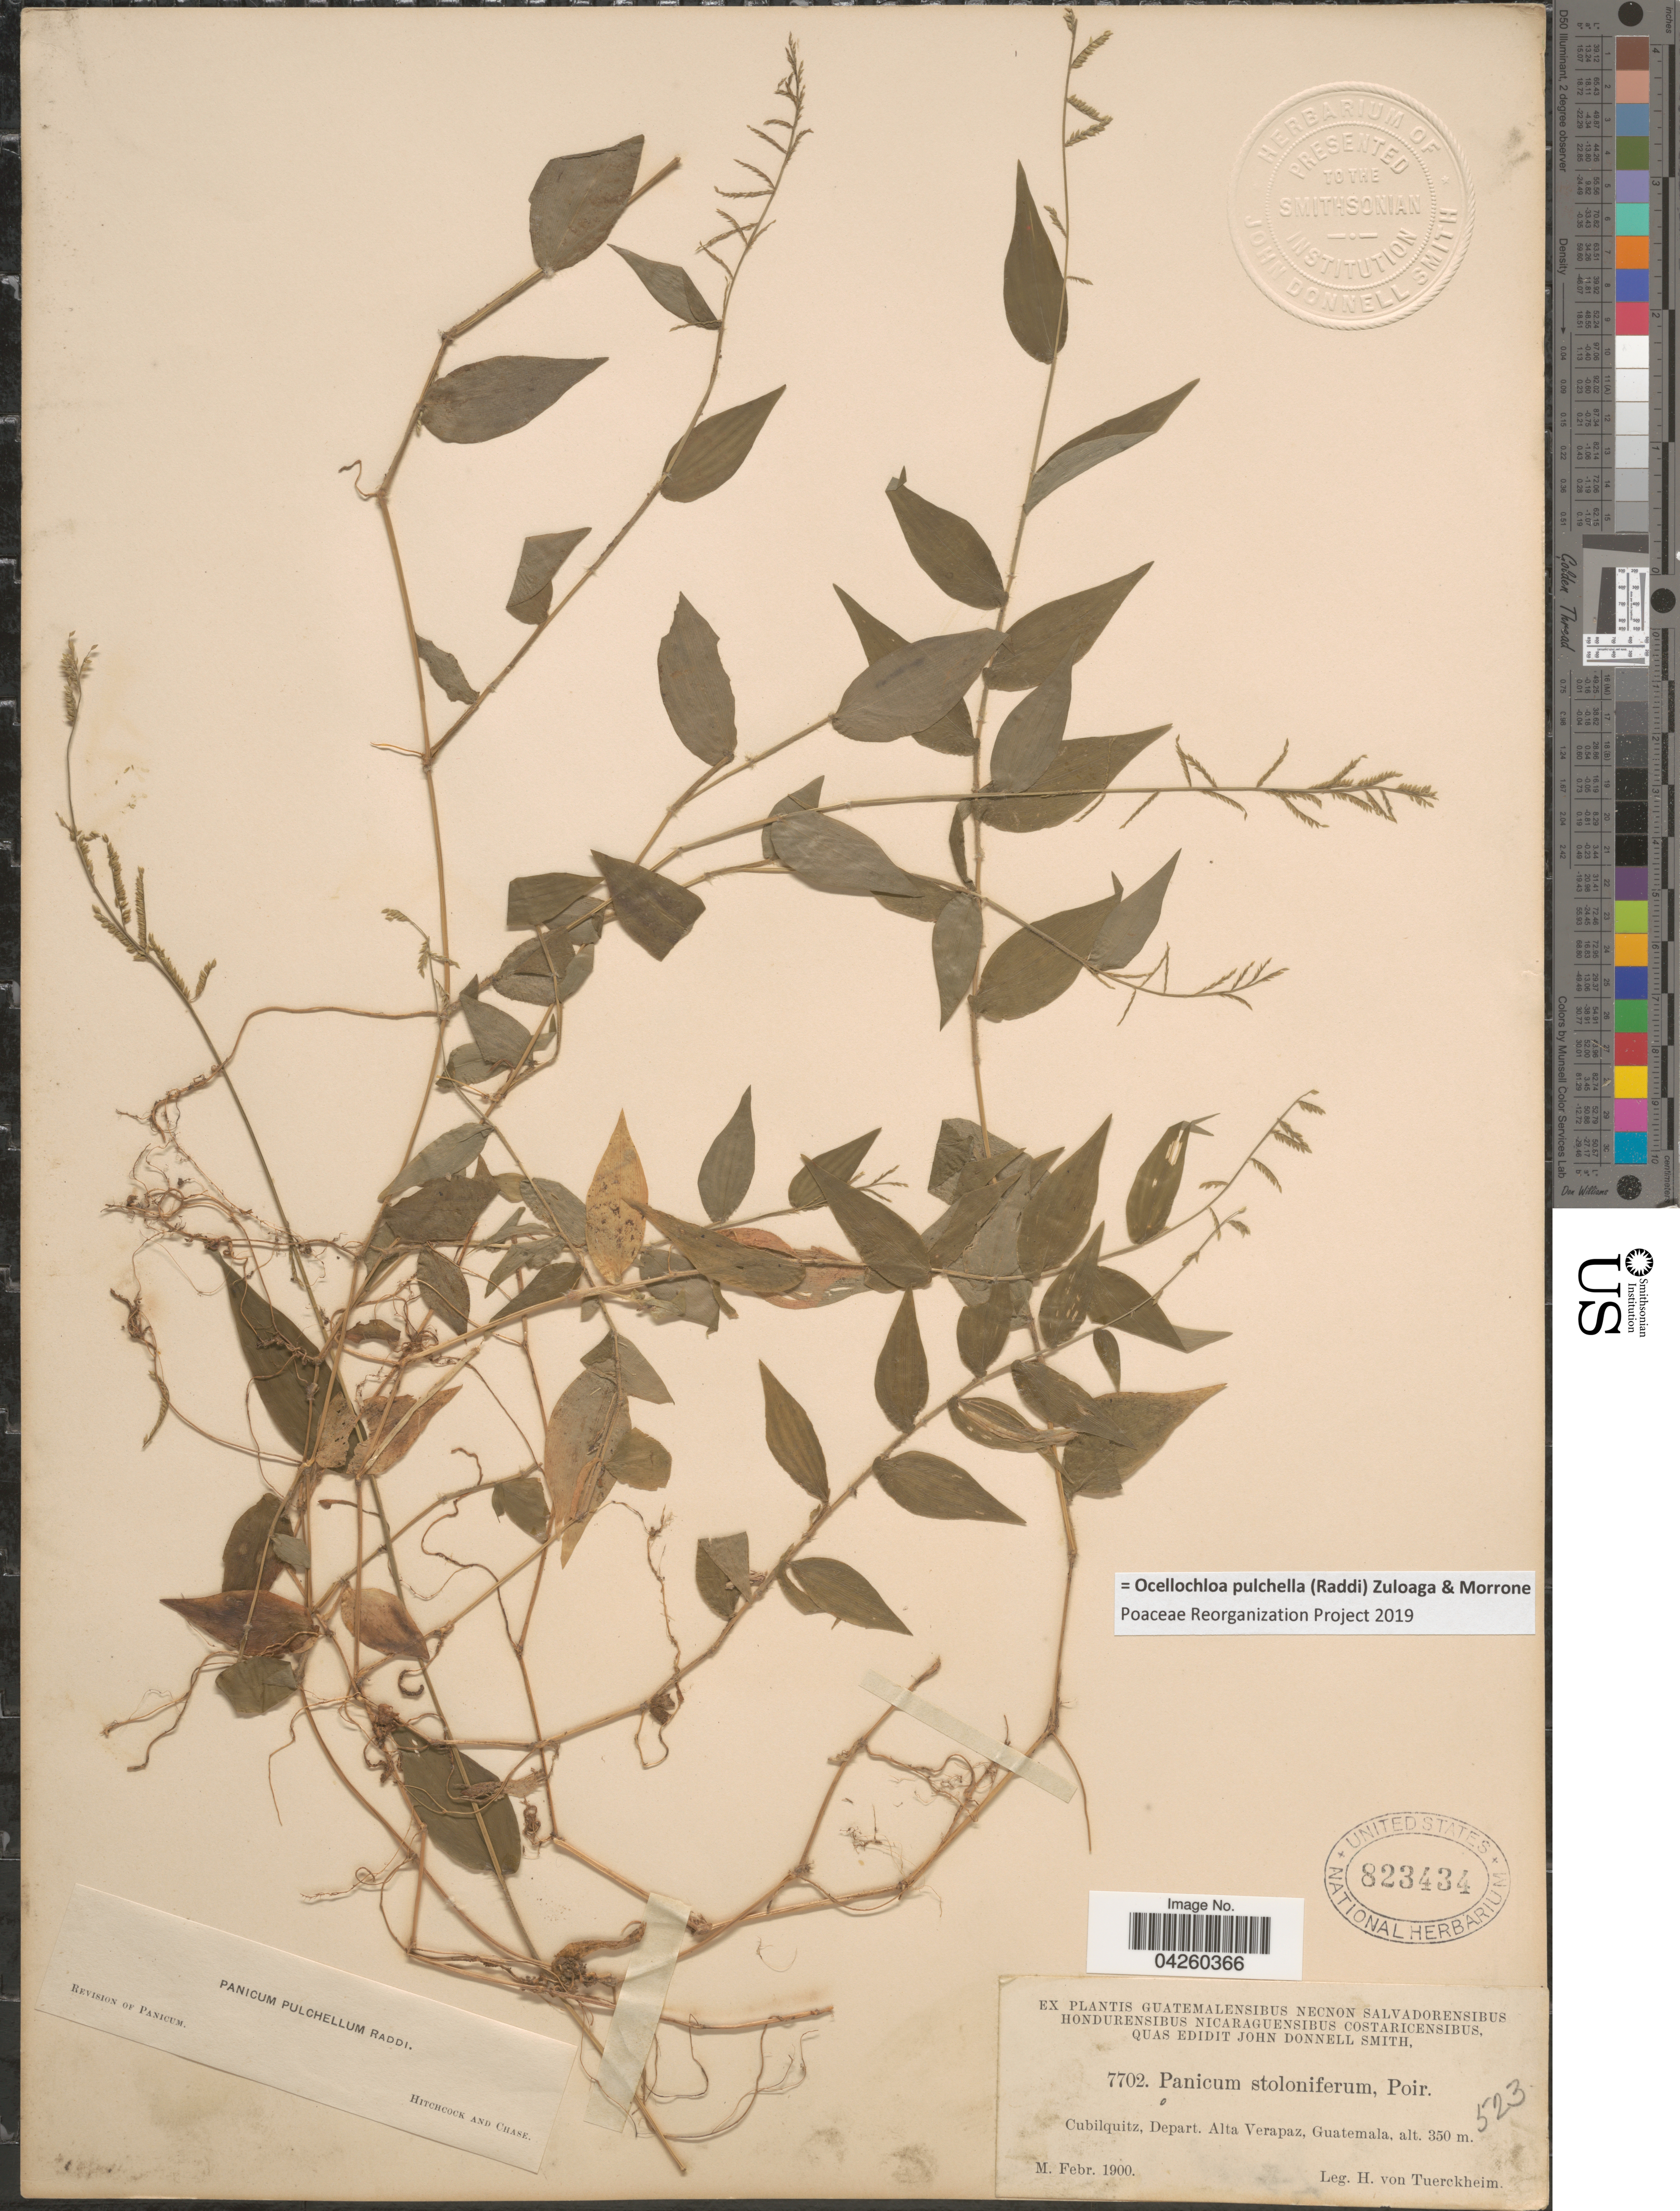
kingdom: Plantae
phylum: Tracheophyta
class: Liliopsida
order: Poales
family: Poaceae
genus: Ocellochloa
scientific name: Ocellochloa pulchella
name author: (Raddi) Zuloaga & Morrone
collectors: H. von Tuerckheim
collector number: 7702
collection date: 1900-02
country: Guatemala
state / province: Alta Verapaz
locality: Cubilquitz, Depart. Alta Verapaz.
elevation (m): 350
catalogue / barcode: US 823434